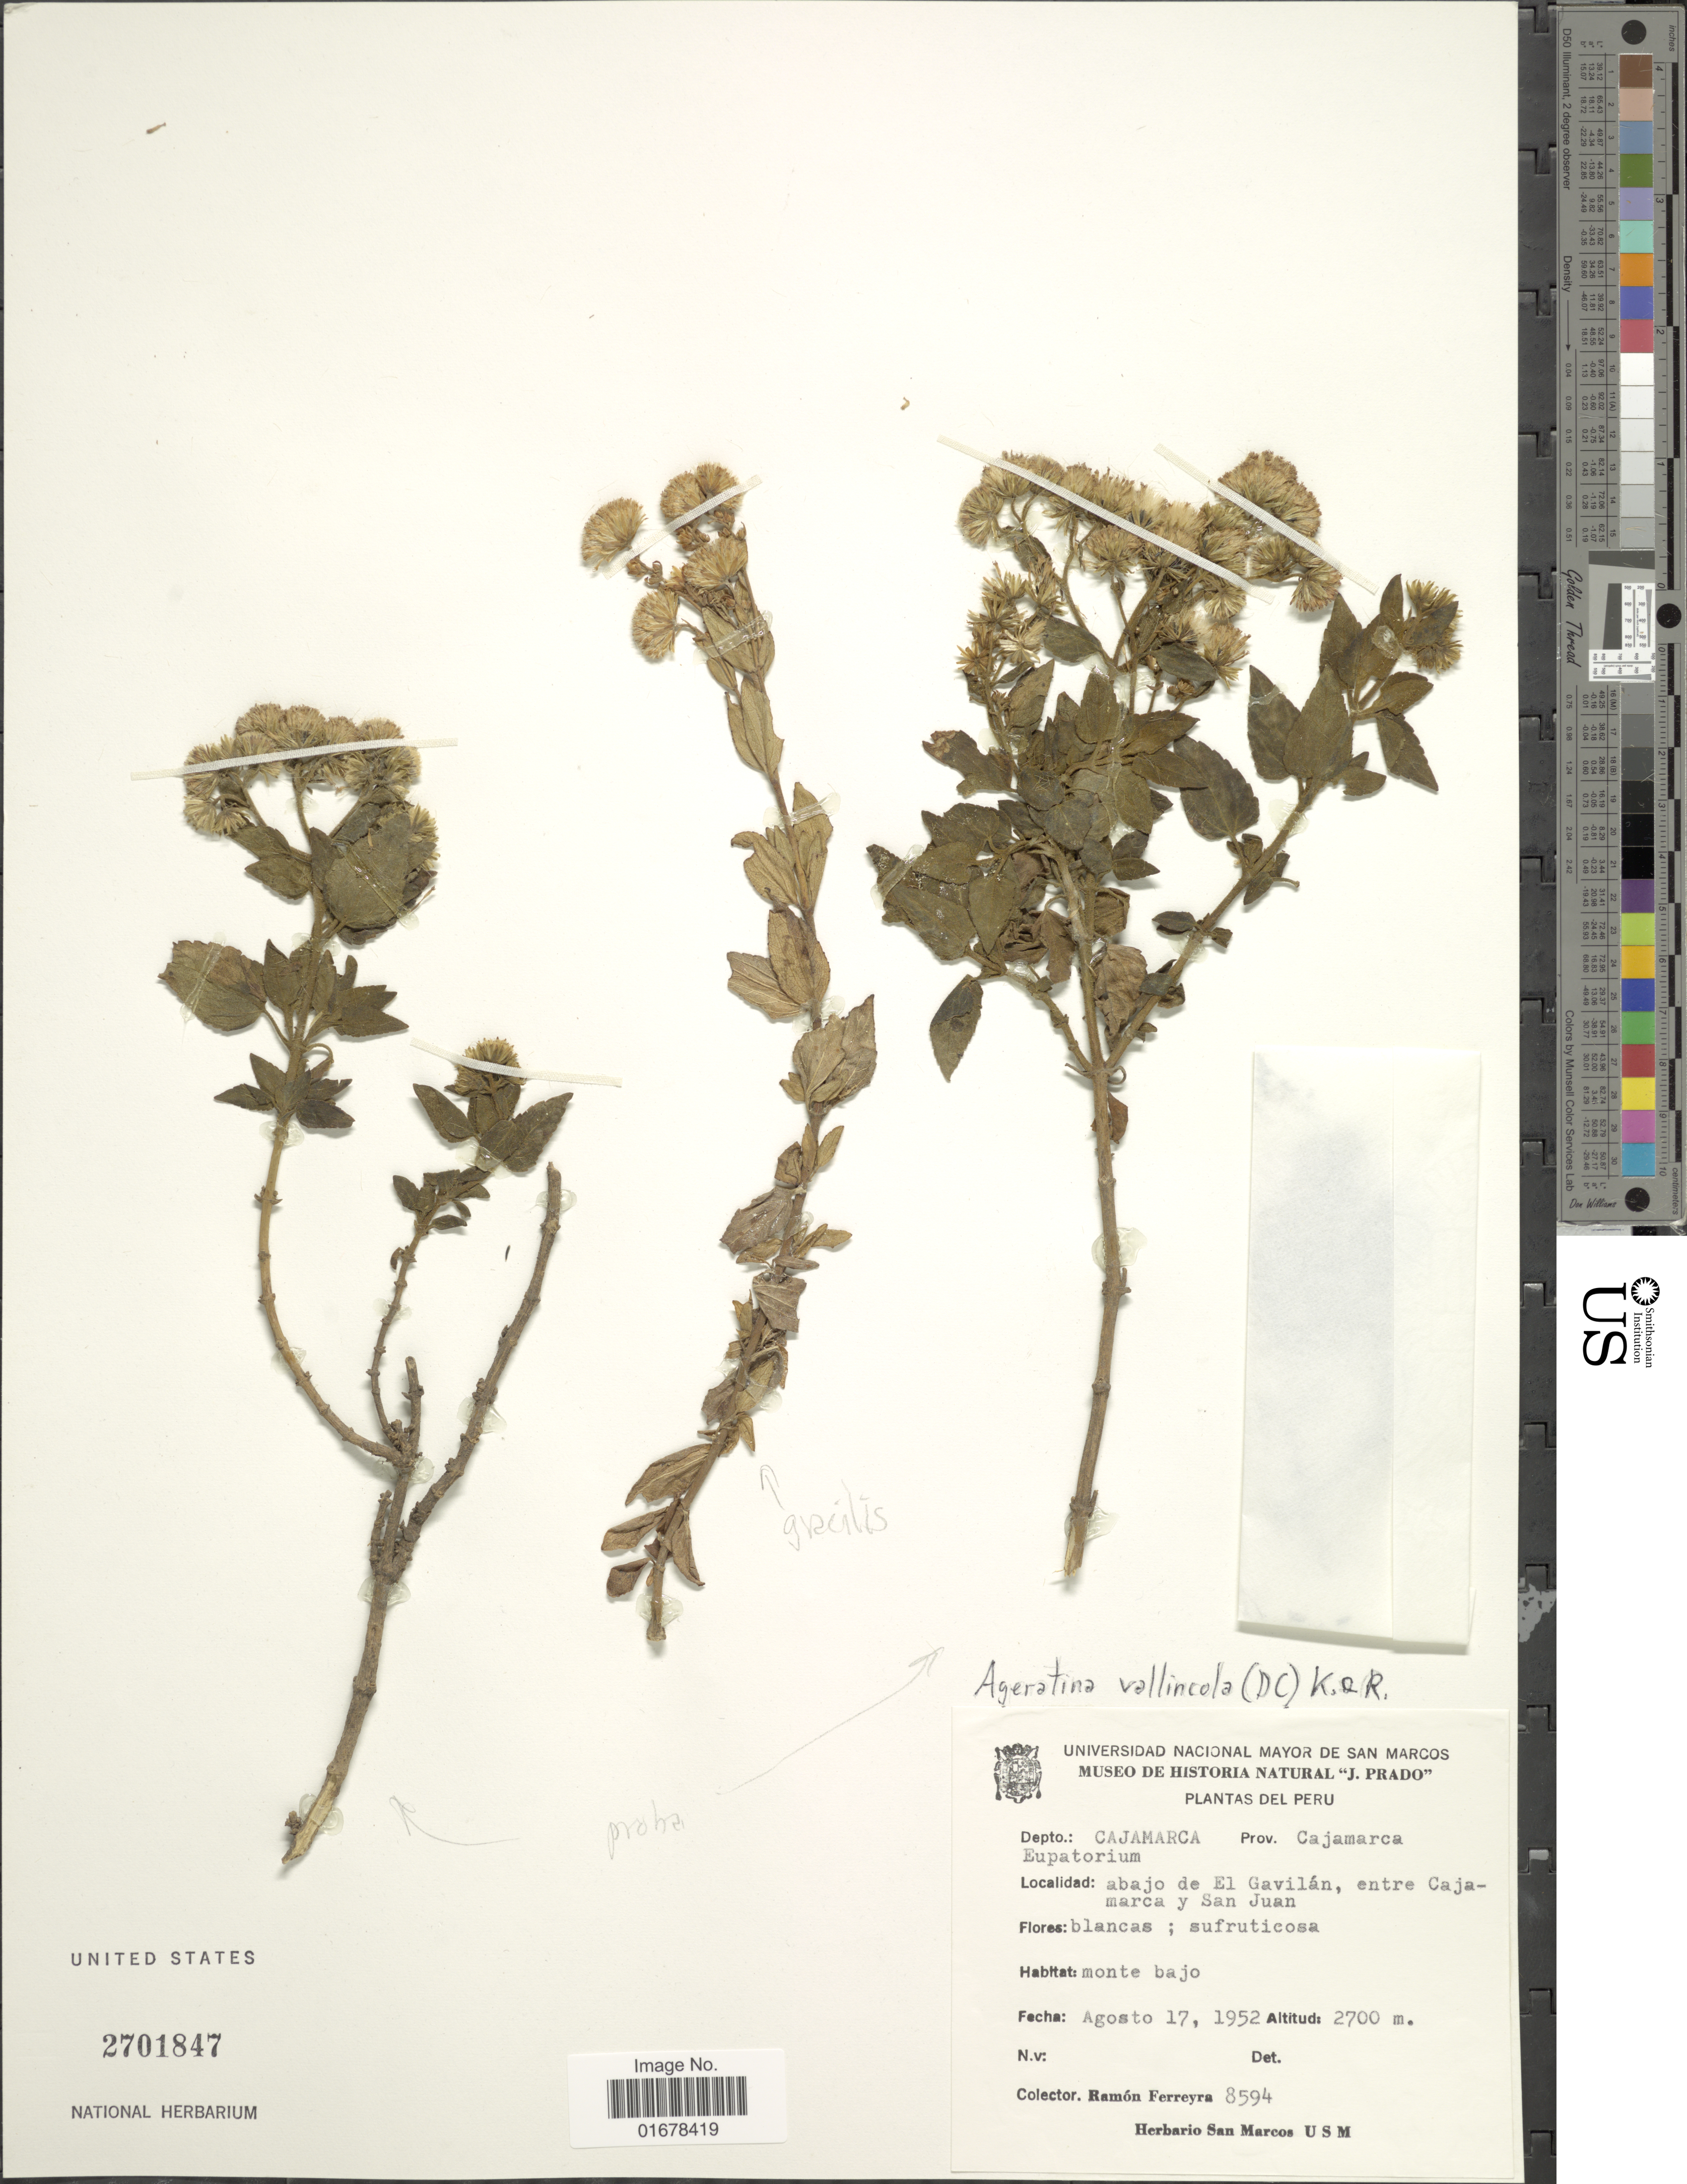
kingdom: Plantae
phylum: Tracheophyta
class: Magnoliopsida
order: Asterales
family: Asteraceae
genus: Ageratina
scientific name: Ageratina proba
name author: (N.E. Br.) R.M. King & H. Rob.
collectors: R. A. Ferreyra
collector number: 8594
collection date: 1952-08-17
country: Peru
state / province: Cajamarca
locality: Depto, Cajamarca, Prov. Cajamarca, Abajo de El Gavilan, entre Cajamarca y San Juan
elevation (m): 2700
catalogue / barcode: US 2701847